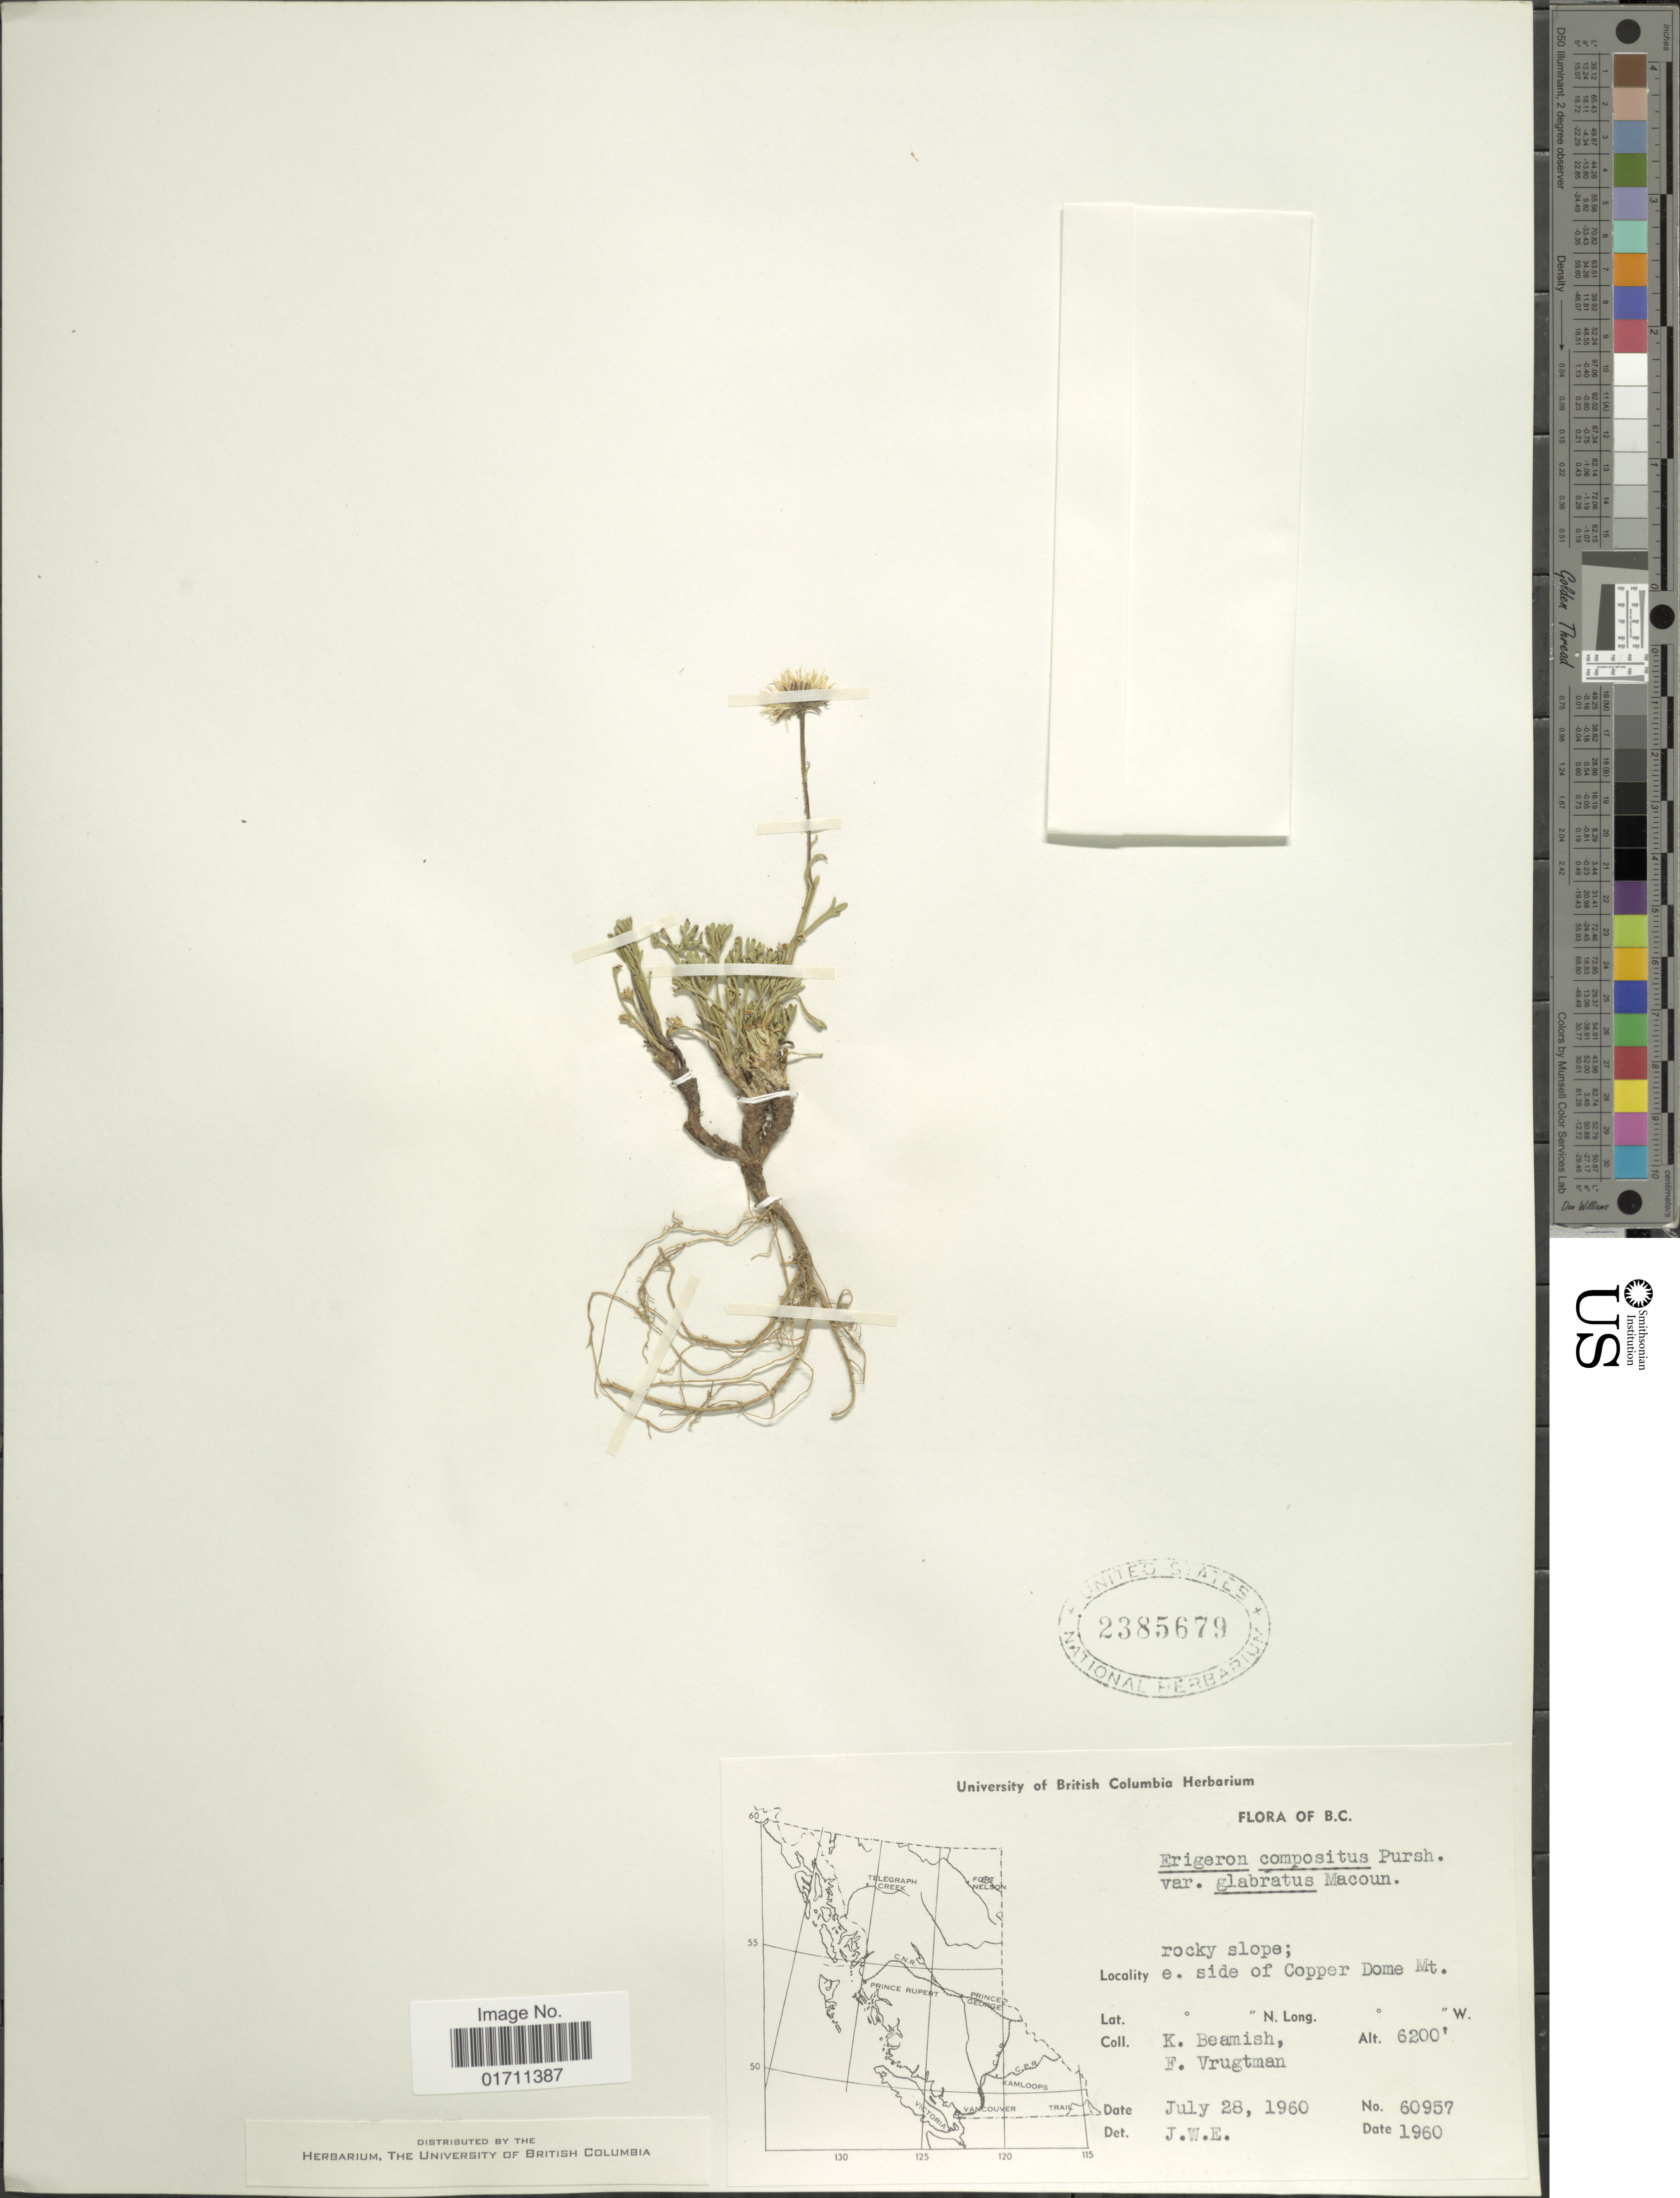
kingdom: Plantae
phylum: Tracheophyta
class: Magnoliopsida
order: Asterales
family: Asteraceae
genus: Erigeron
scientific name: Erigeron compositus var. glabratus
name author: Macoun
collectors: K. Beamish & F. Vrugtman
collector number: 60957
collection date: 1960-07-28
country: Canada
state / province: British Columbia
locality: Rocky slope; e side of Copper Dome Mt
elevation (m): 1890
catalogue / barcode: US 2385679